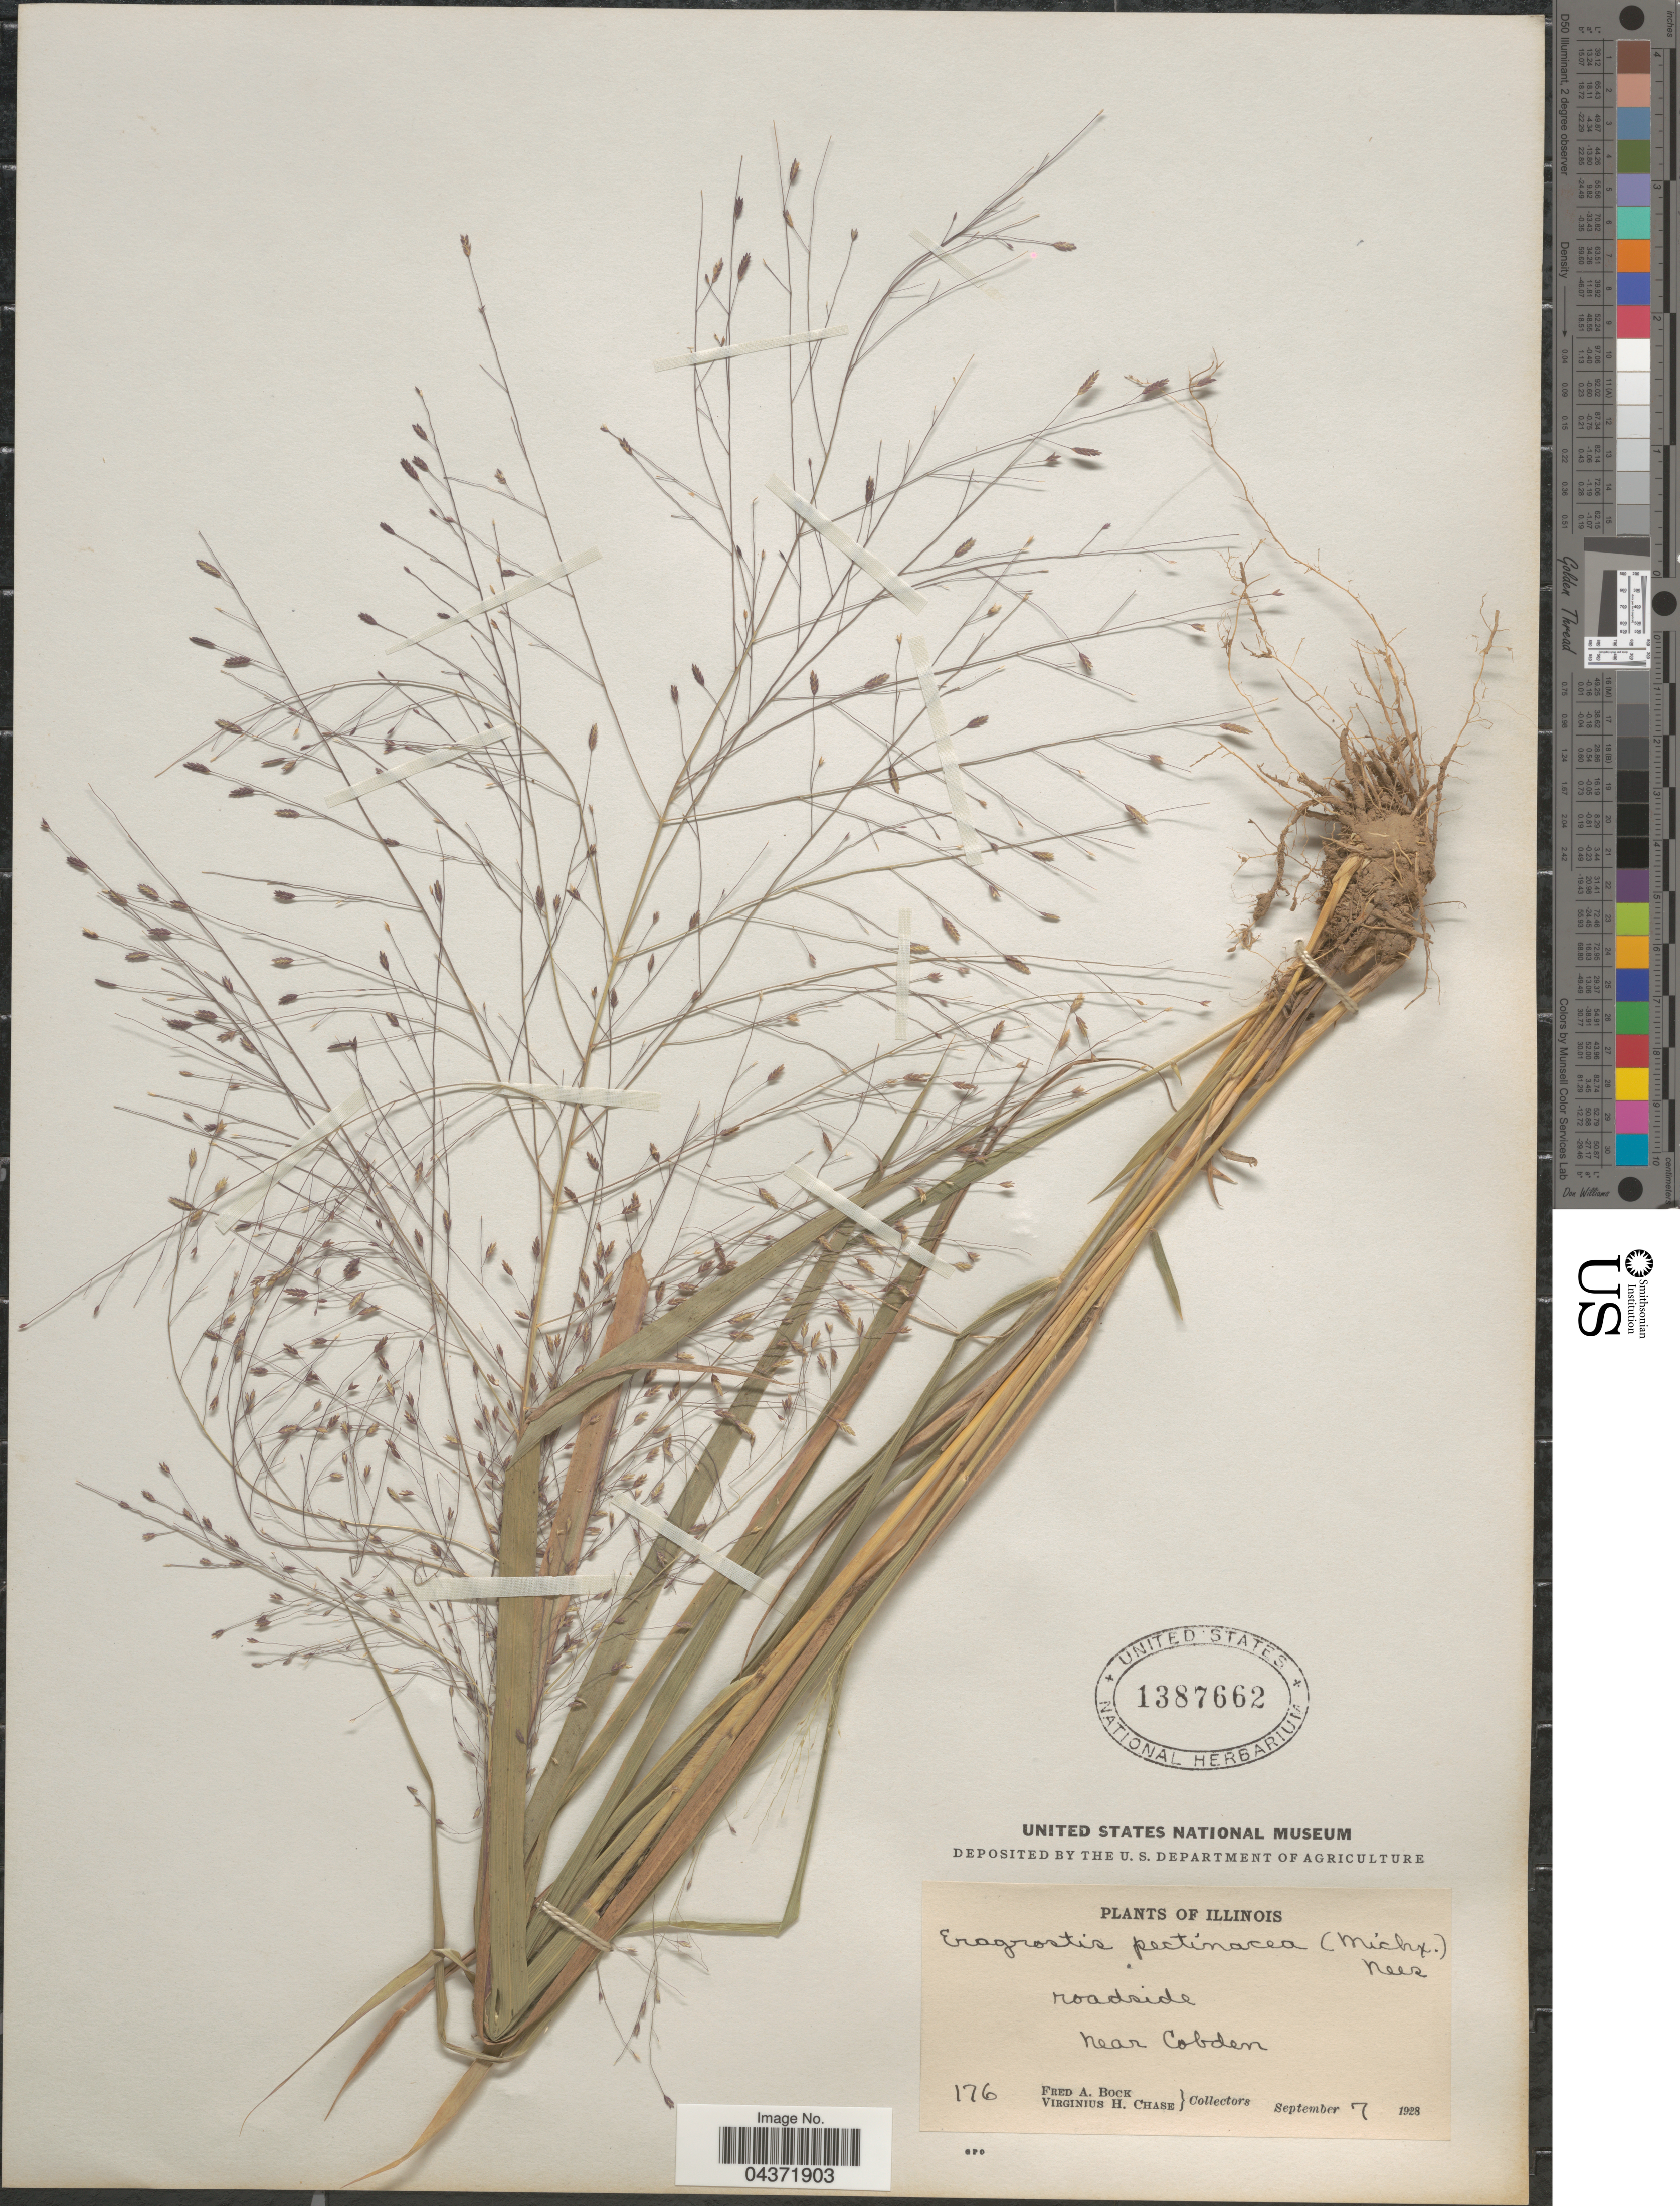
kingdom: Plantae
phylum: Tracheophyta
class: Liliopsida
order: Poales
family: Poaceae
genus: Eragrostis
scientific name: Eragrostis spectabilis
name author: (Pursh) Steud.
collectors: F. Bock & V. H. Chase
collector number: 176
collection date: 1928-09-07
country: United States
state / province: Illinois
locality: Roadside. Near Cobden.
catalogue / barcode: US 1387662